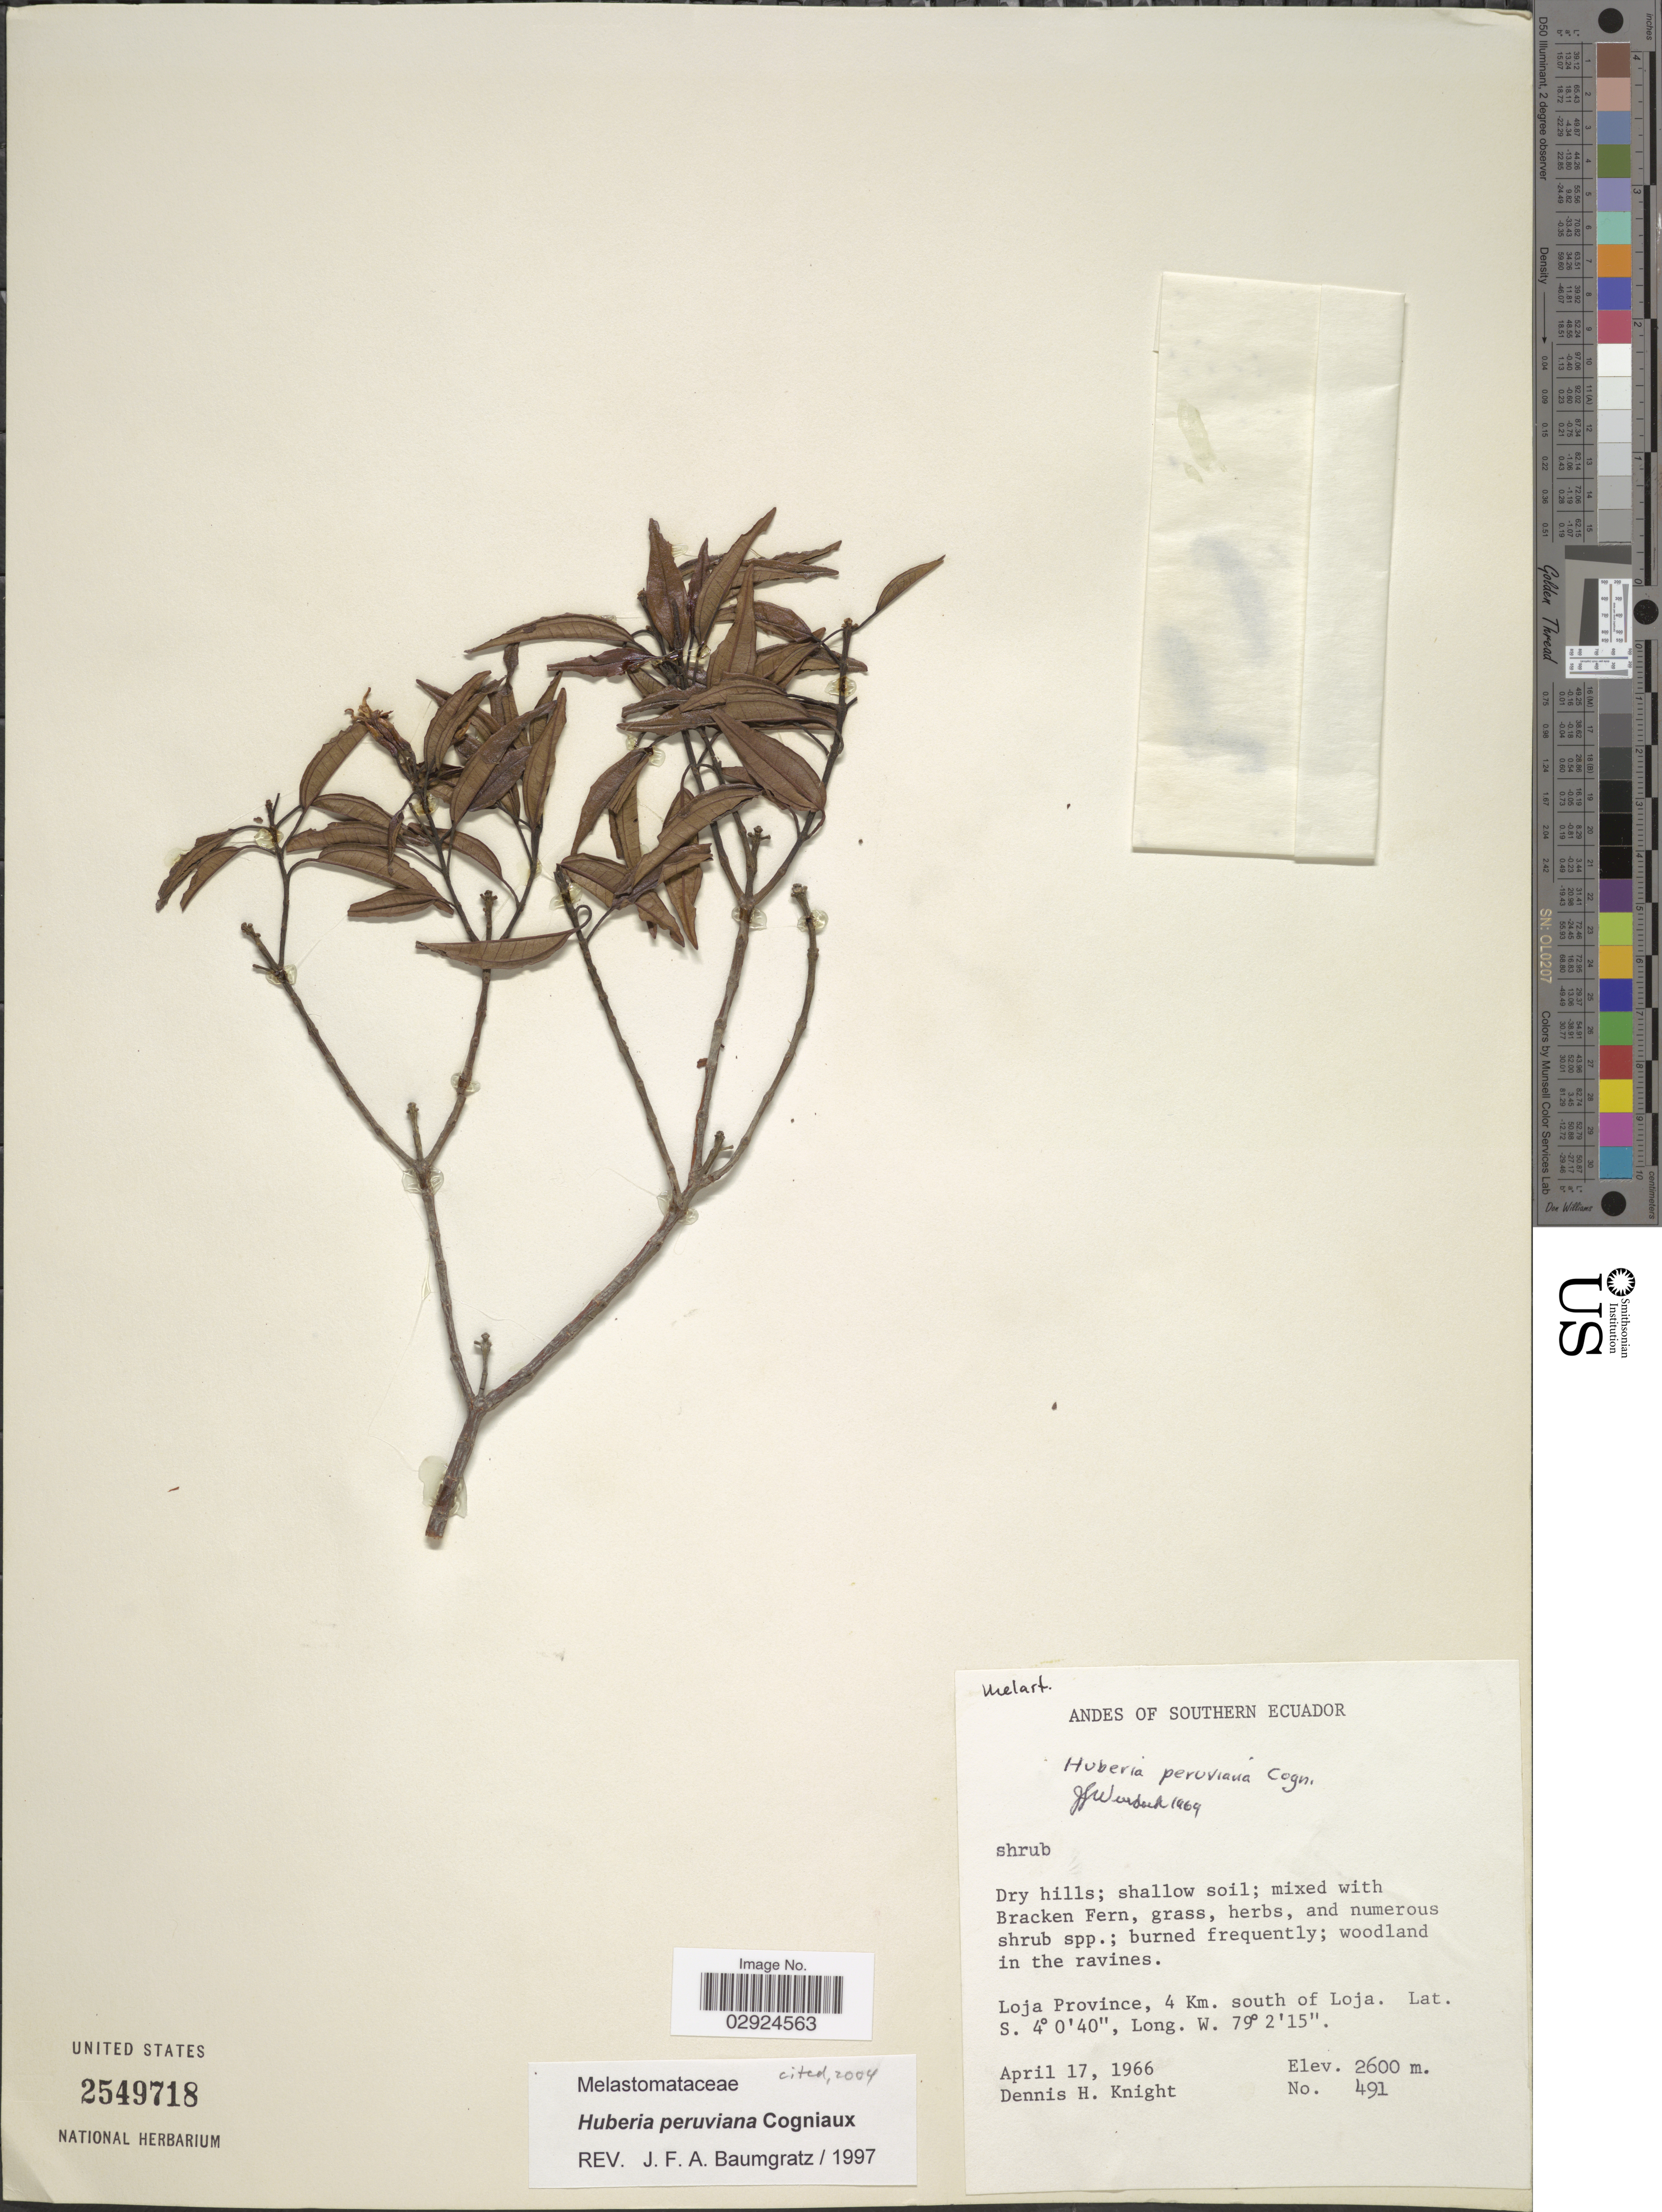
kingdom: Plantae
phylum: Tracheophyta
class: Magnoliopsida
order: Myrtales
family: Melastomataceae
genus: Huberia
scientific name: Huberia peruviana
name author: Cogn.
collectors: D. Knight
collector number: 491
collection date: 1966-04-17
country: Ecuador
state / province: Loja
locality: Andes of Southern Ecuador. Loja Province, 4 Km. south of Loja.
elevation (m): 2600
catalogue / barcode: US 2549718